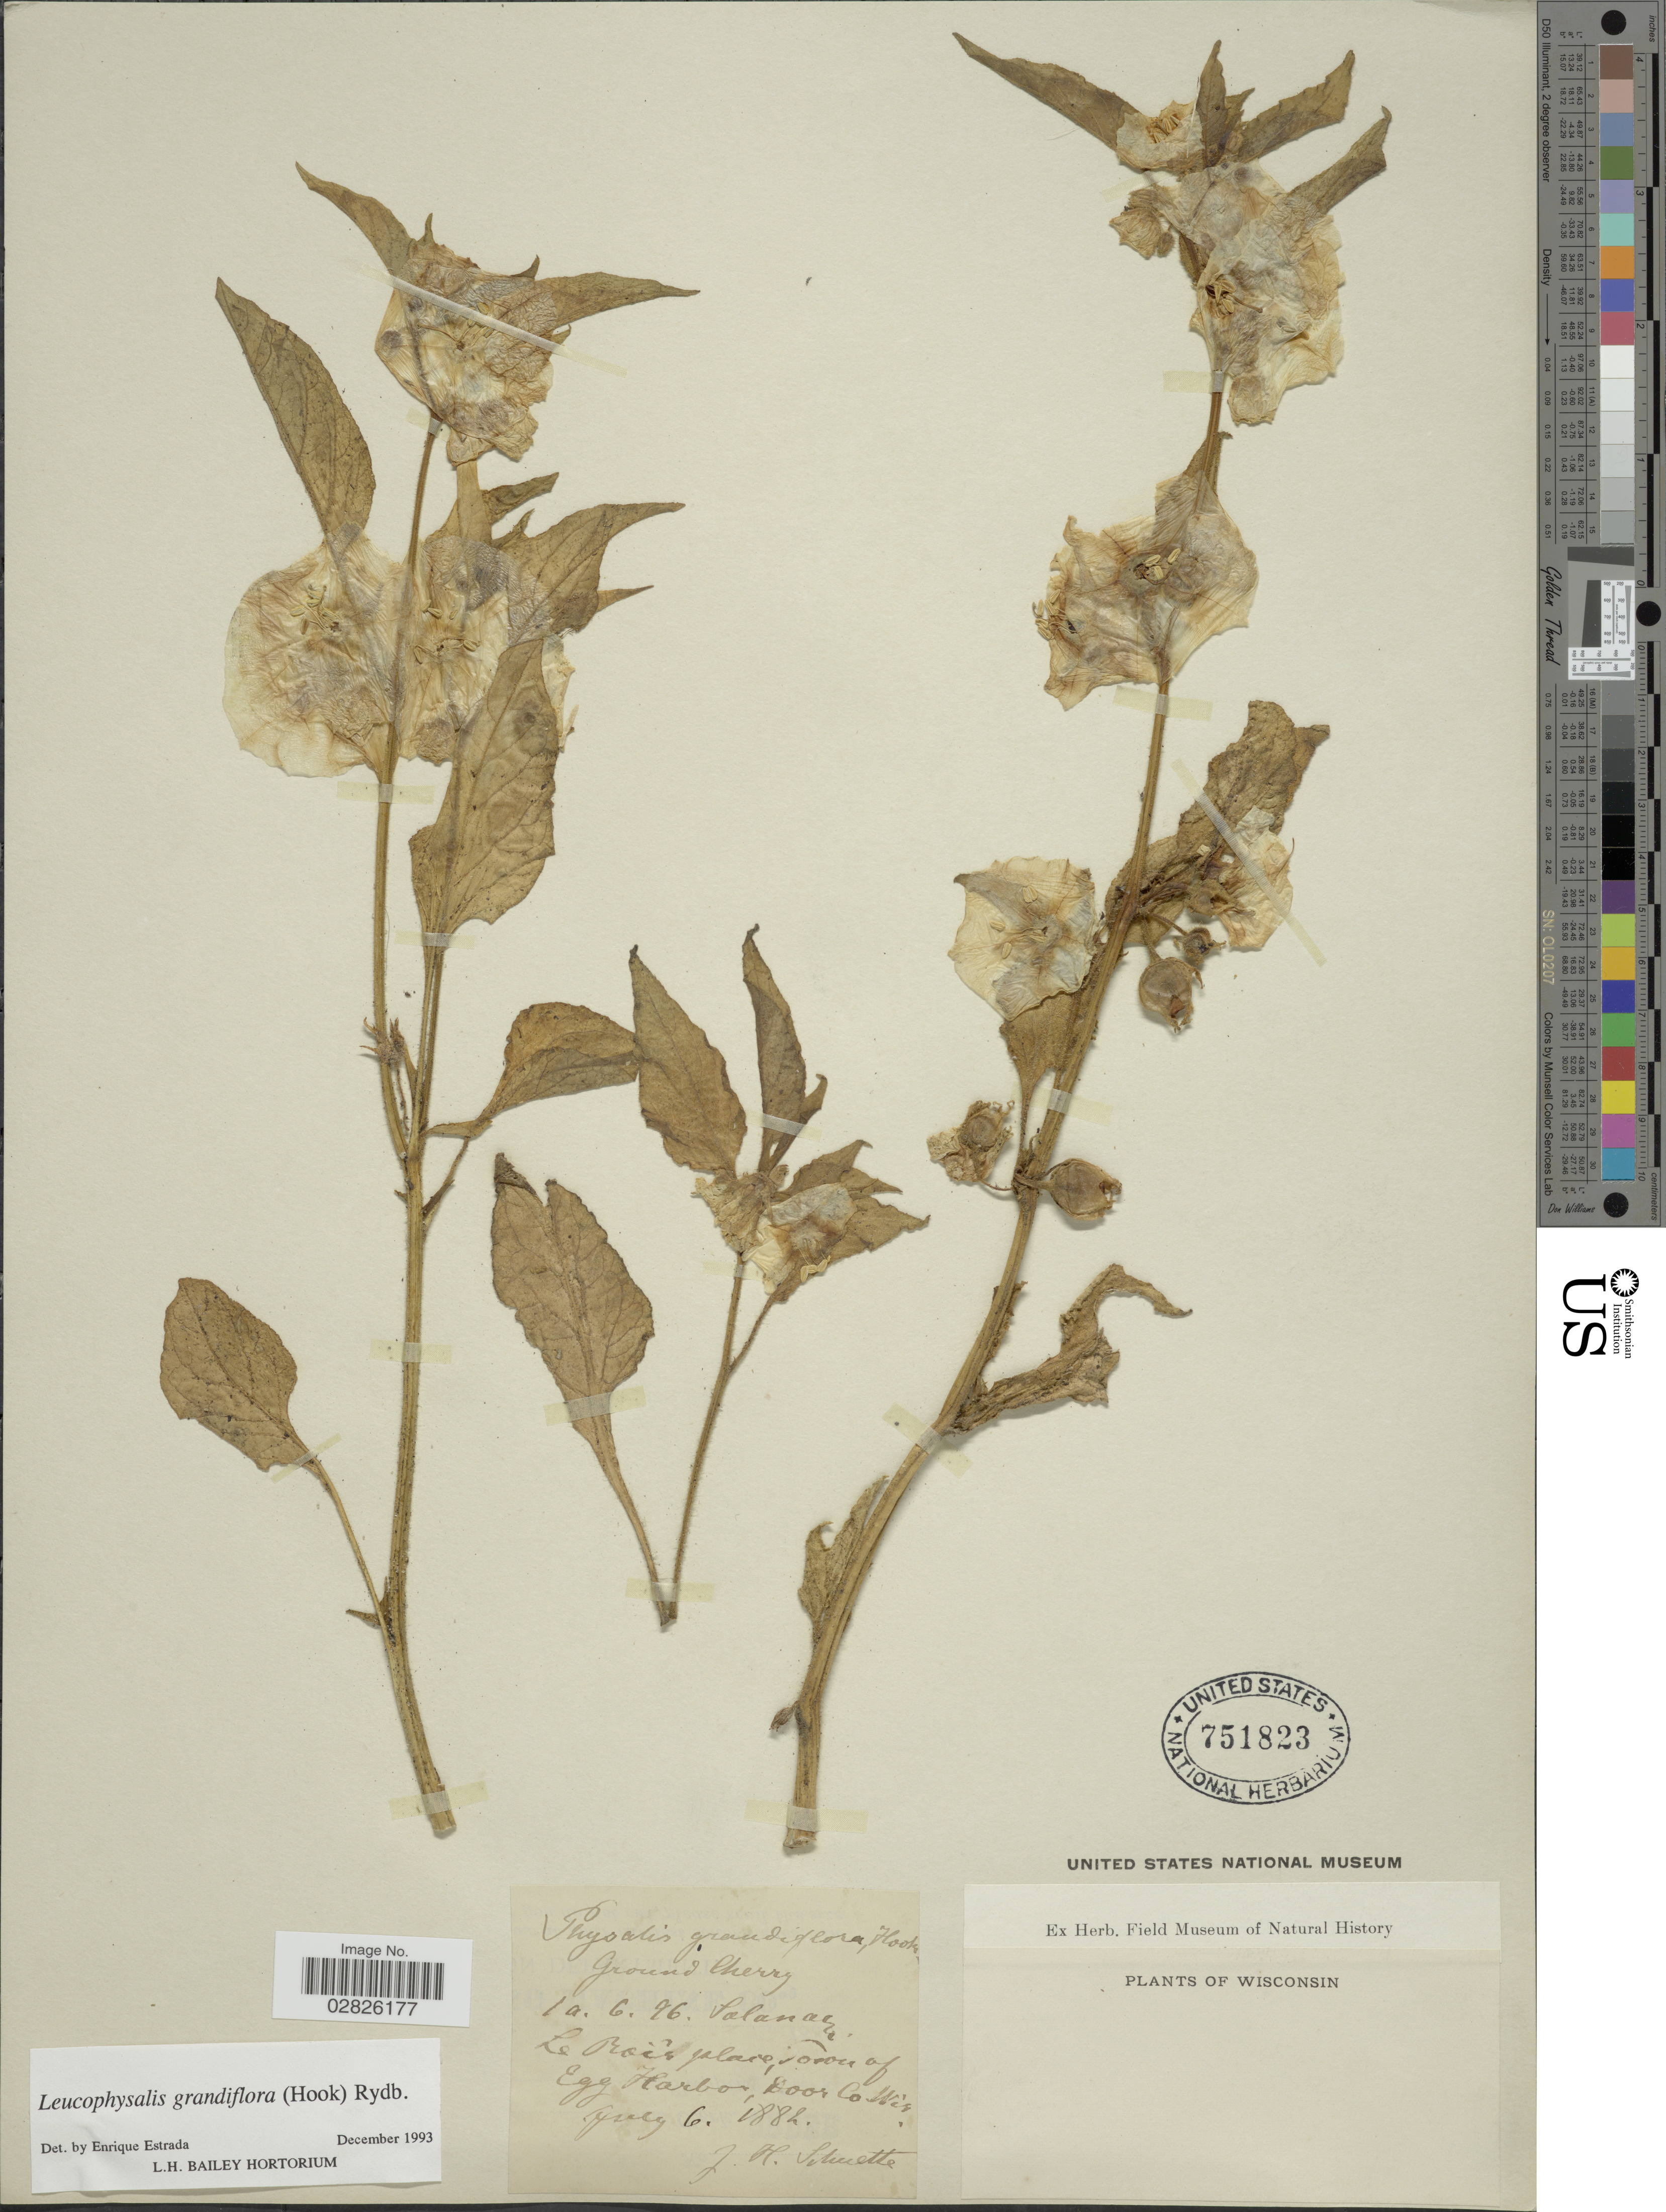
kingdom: Plantae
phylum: Tracheophyta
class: Magnoliopsida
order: Solanales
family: Solanaceae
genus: Leucophysalis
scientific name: Leucophysalis grandiflora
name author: (Hook.) Rydb.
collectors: J. H. Schuette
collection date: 1882-07-06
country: United States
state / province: Wisconsin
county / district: Door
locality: Le Roi's place, Town of Egg Harbor, Door Co.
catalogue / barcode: US 751823